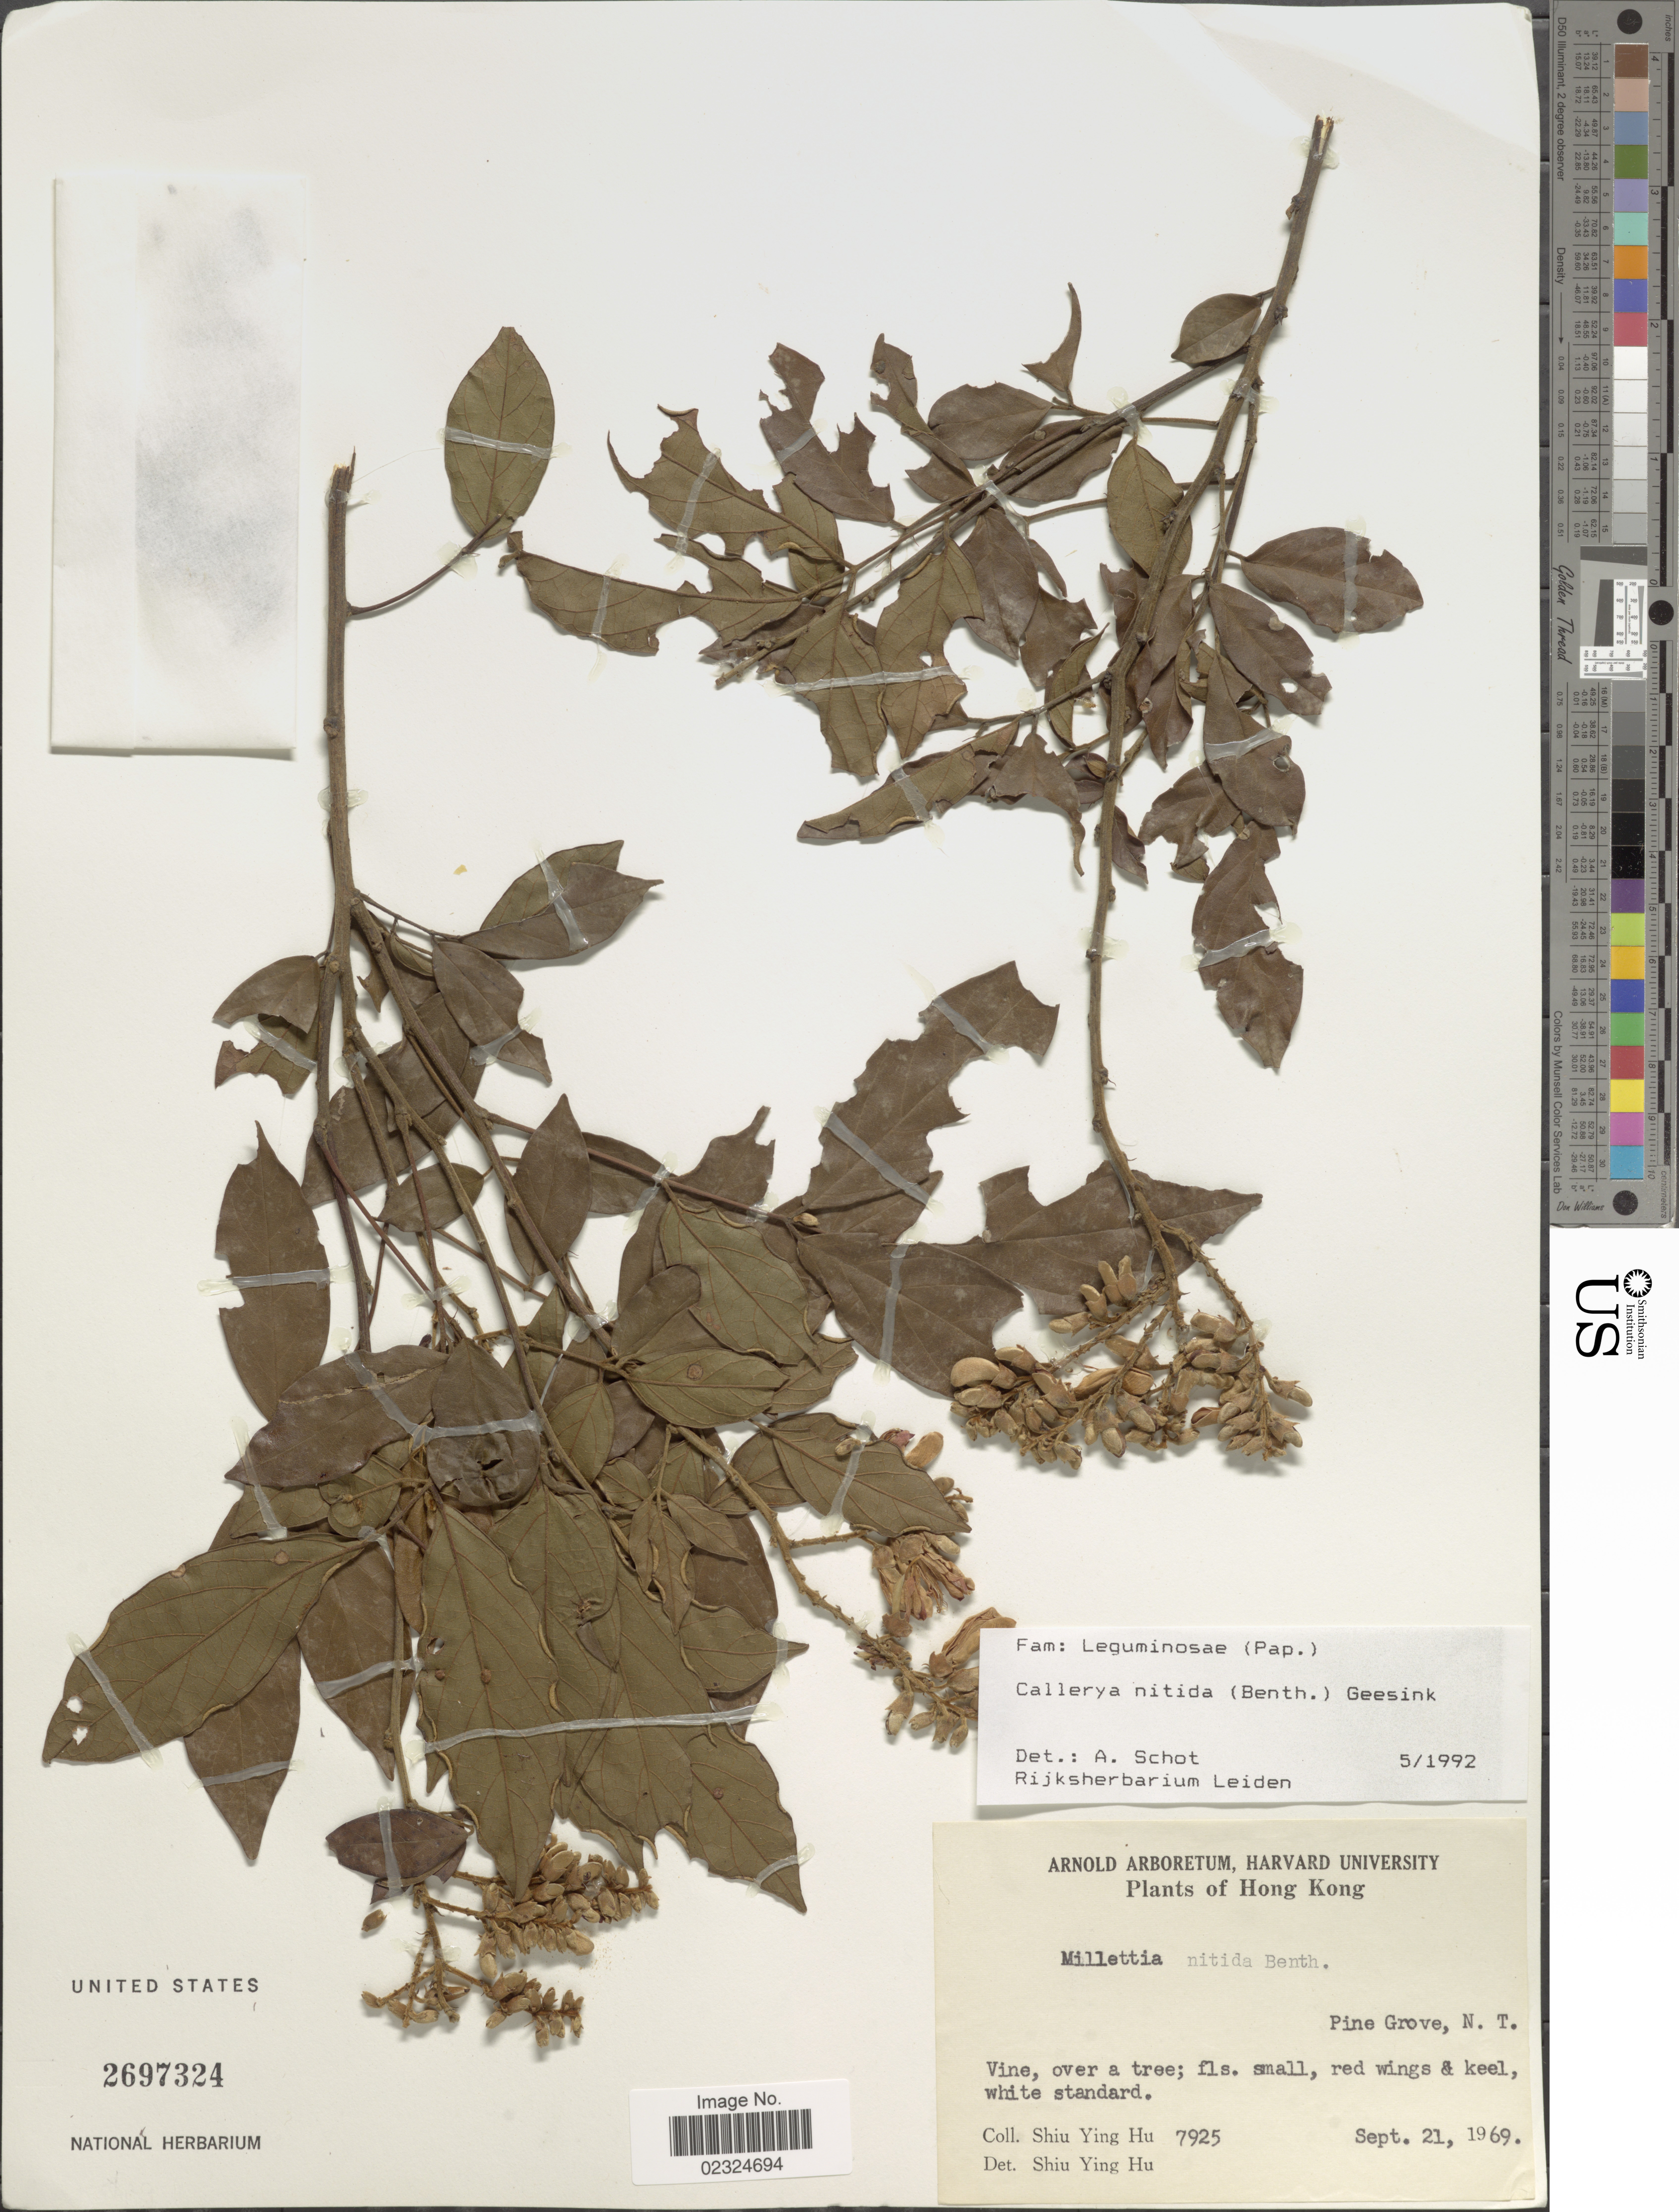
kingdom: Plantae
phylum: Tracheophyta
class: Magnoliopsida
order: Fabales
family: Fabaceae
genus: Callerya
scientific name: Callerya nitida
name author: (Benth.) R. Geesink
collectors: S. Y. Hu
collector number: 7925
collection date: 1969-09-21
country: China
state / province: Hong Kong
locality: Pine Grove, N. T.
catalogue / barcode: US 2697324